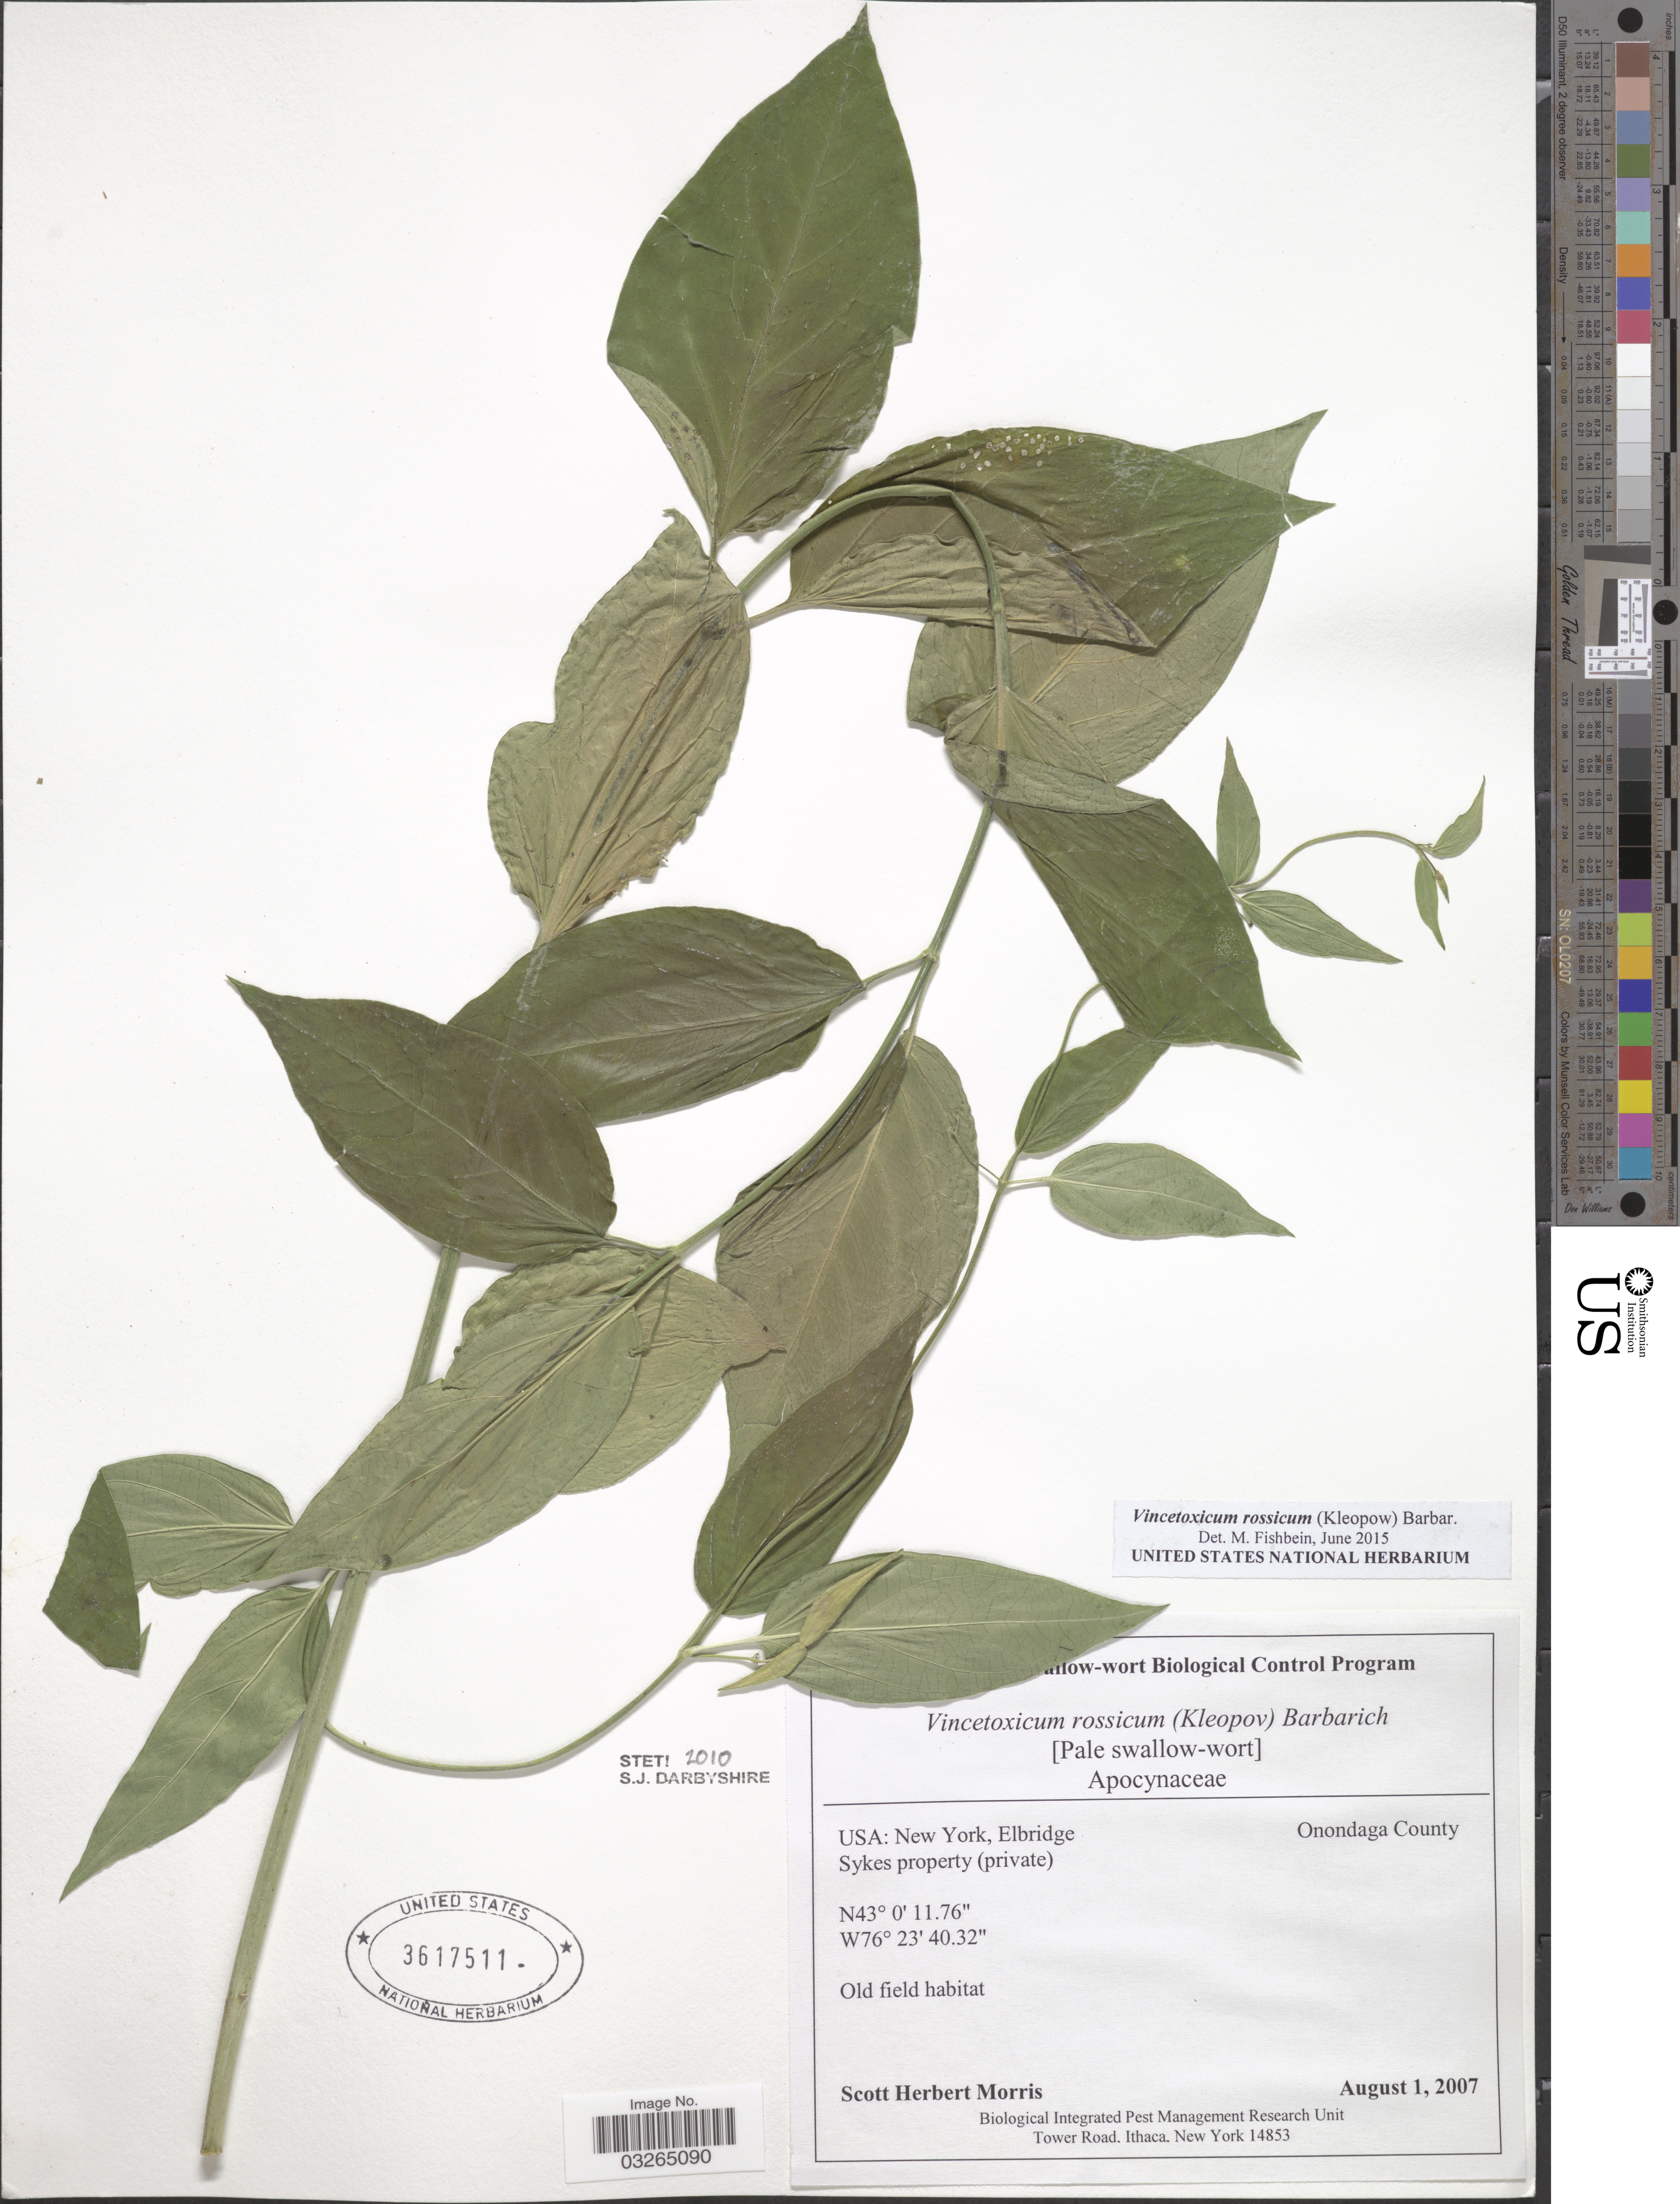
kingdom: Plantae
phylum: Tracheophyta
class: Magnoliopsida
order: Gentianales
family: Apocynaceae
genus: Vincetoxicum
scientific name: Vincetoxicum rossicum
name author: Barbar.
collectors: S. Morris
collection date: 2007-08-01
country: United States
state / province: New York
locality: USA: Elbridge. Sykes property (private). Onondaga County.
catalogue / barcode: US 3617511